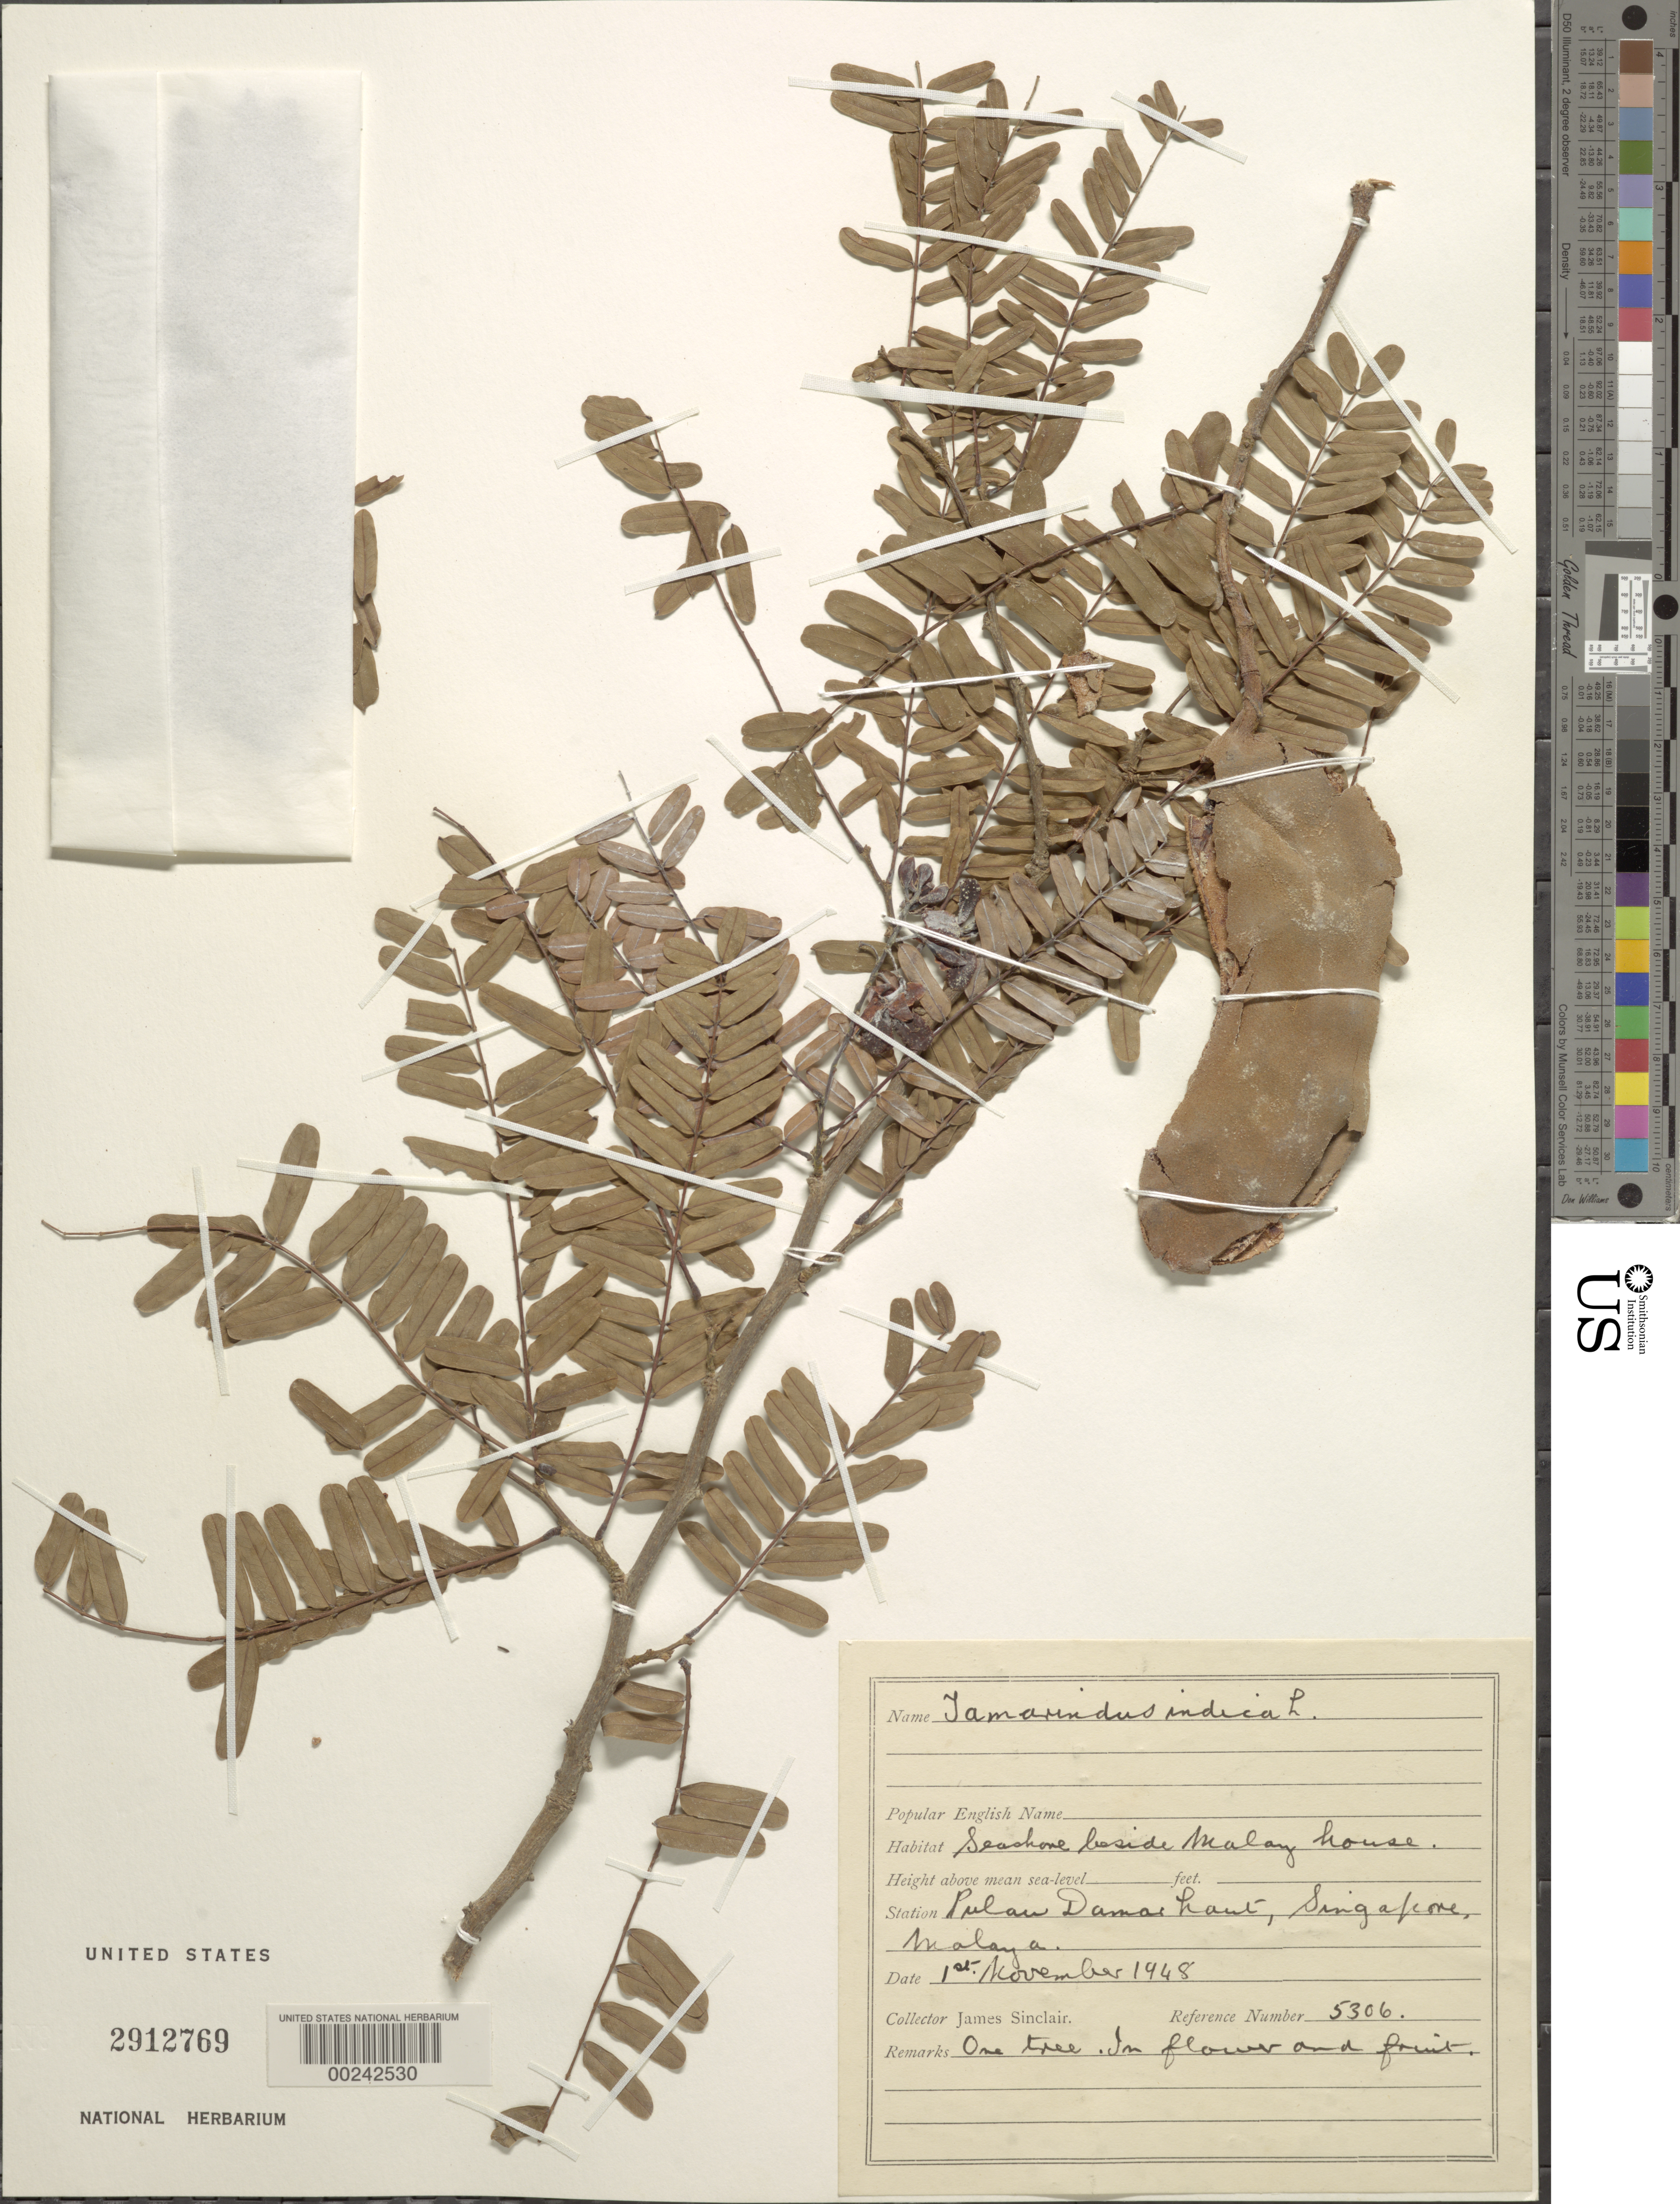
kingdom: Plantae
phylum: Tracheophyta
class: Magnoliopsida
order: Fabales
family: Fabaceae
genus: Tamarindus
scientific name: Tamarindus indica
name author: L.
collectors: J. Sinclair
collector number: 5306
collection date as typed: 01 Nov 1948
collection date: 1948-11-01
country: Singapore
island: Pulau Dama Haut ?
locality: Pulaw dama haut, beside malay house. [pulaw dama haut = pulau dama haut?] [Malay Peninsula]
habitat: Seashore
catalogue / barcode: US 2912769